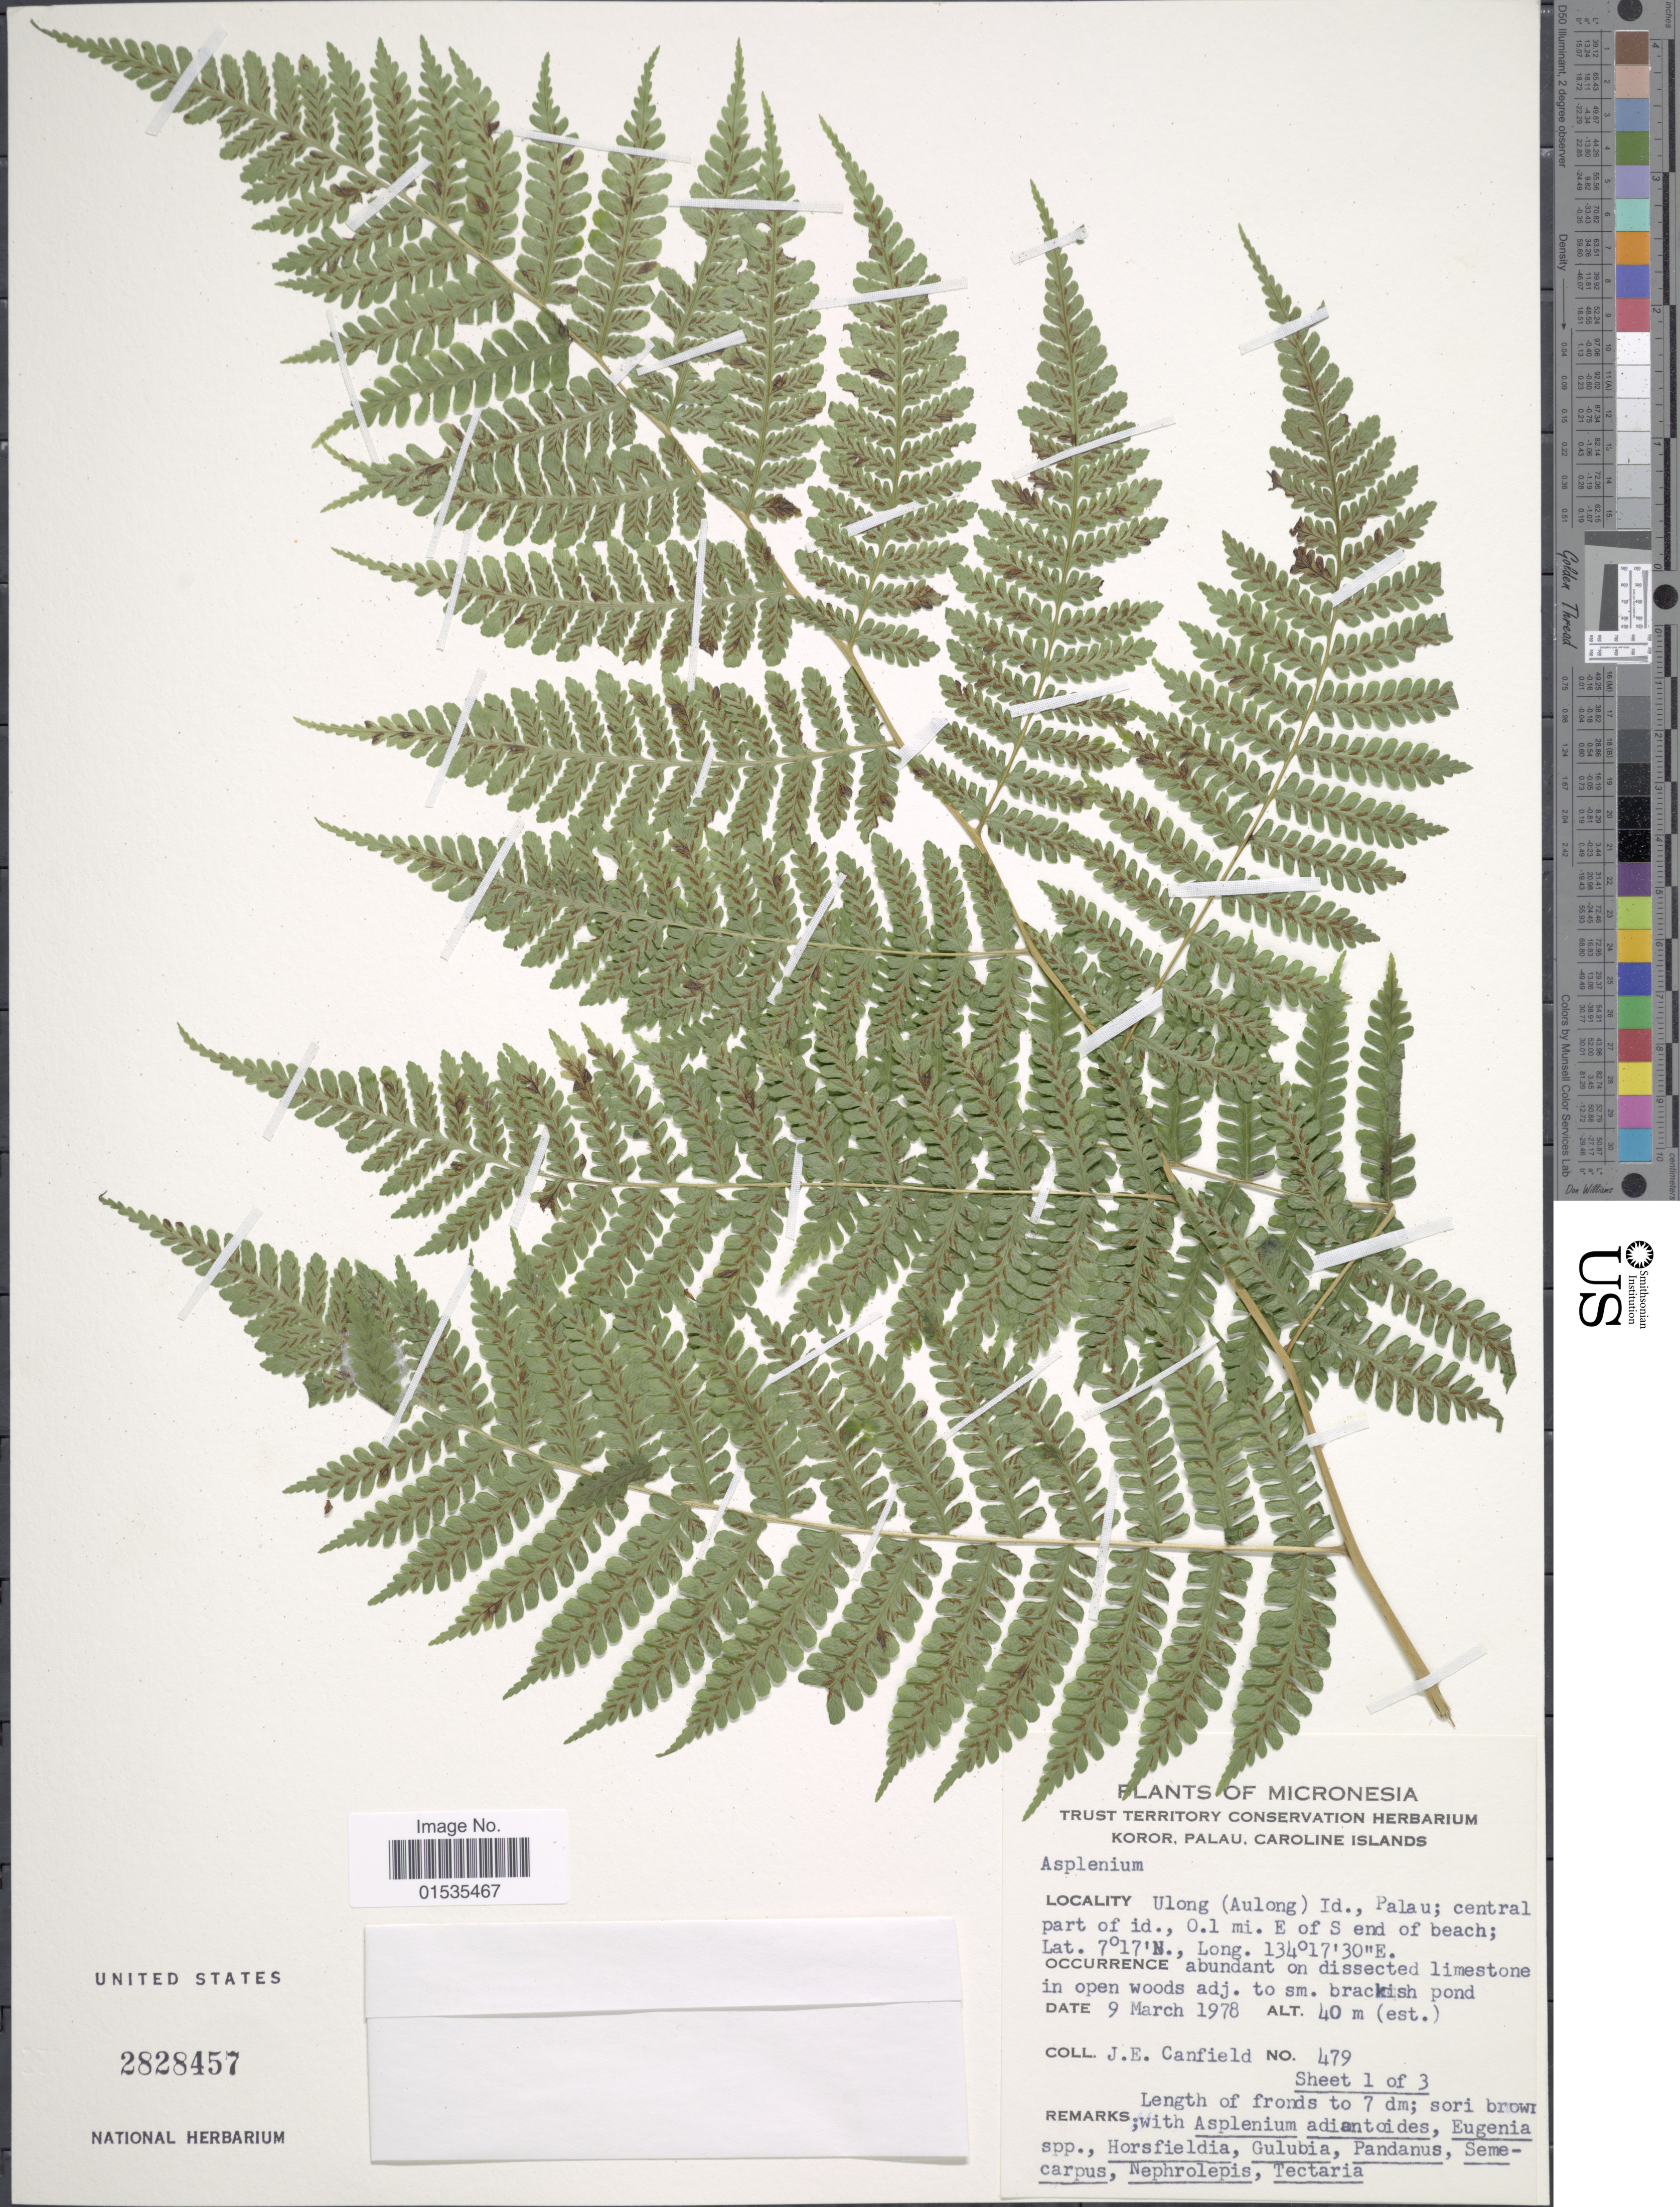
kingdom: Plantae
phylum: Tracheophyta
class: Polypodiopsida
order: Polypodiales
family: Athyriaceae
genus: Diplazium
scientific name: Diplazium melanocaulon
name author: Brack. in Wilkes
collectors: J. E. Canfield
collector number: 479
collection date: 1978-03-09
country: Palau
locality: Micronesia,Ulong (Aulong) Id., Palau; Central part of i.d., 0.1 mi.E. of S end of beach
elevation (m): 40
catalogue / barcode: US 2828457